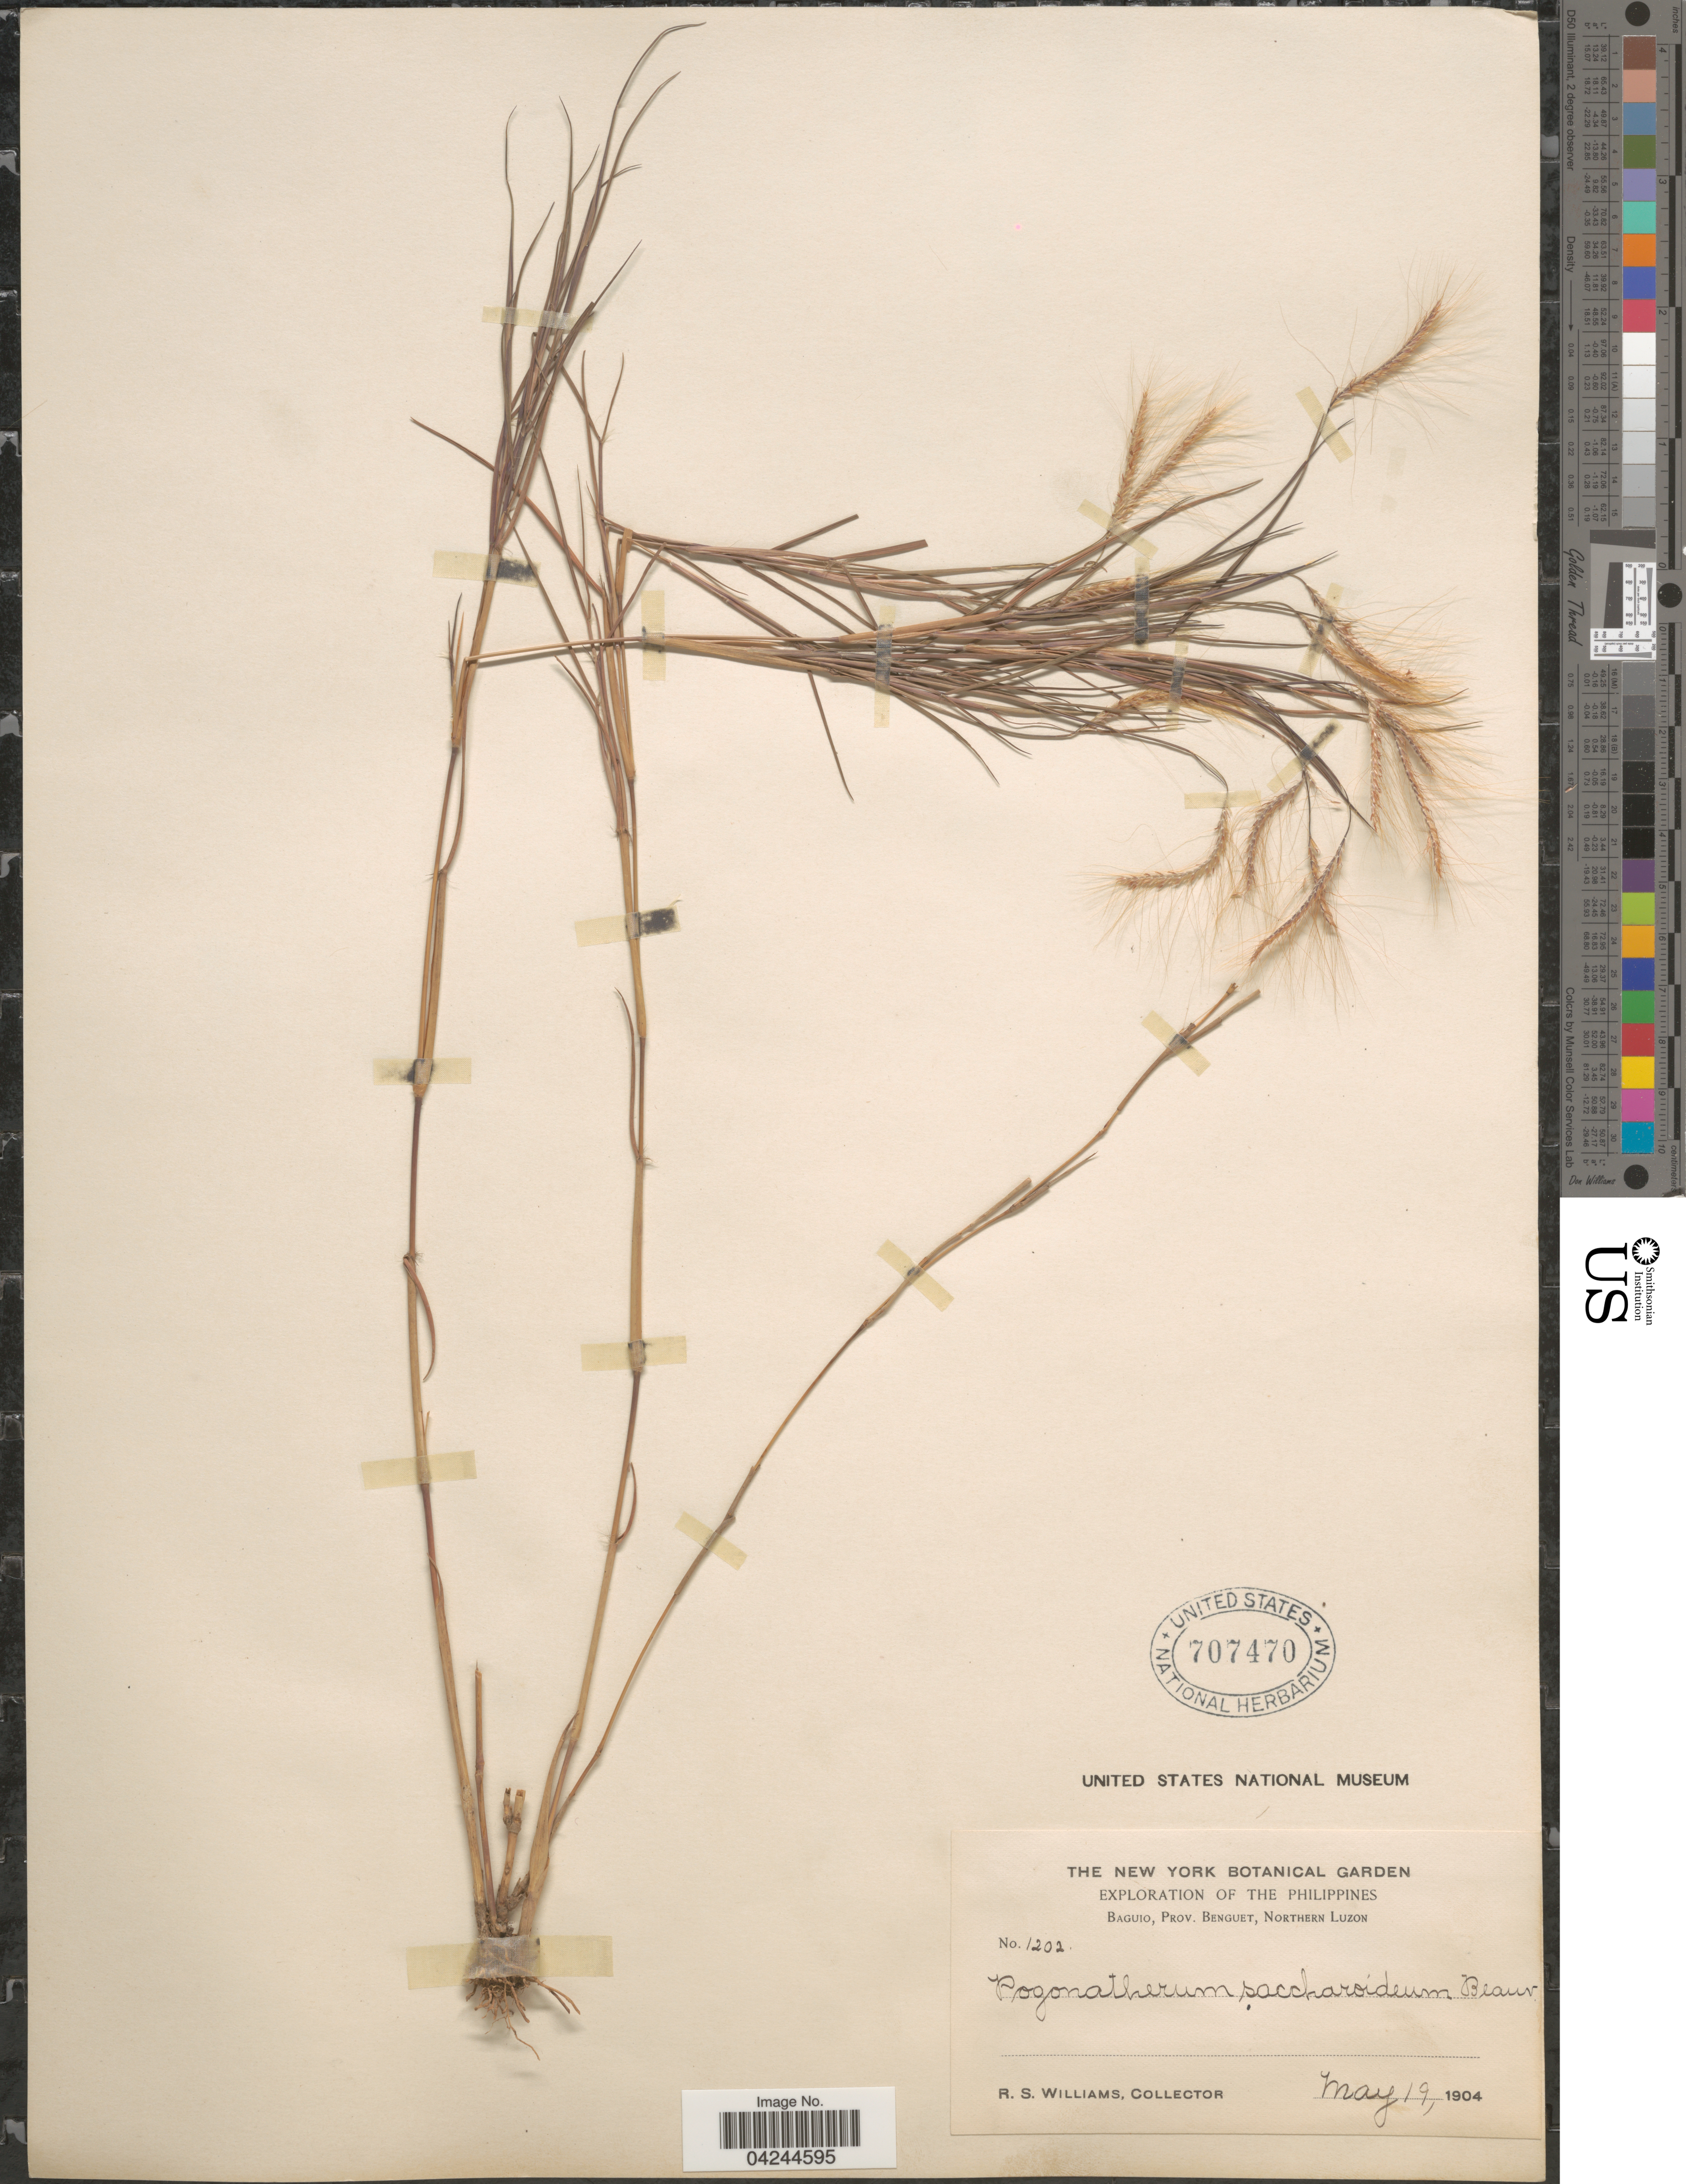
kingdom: Plantae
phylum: Tracheophyta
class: Liliopsida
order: Poales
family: Poaceae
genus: Pogonatherum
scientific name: Pogonatherum crinitum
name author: (Thunb.) Kunth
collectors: R. S. Williams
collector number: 1202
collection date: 1904-05-19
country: Philippines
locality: Exploration of the Philippines. Baguio, Prov. Benguet, Northern Luzon.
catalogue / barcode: US 707470